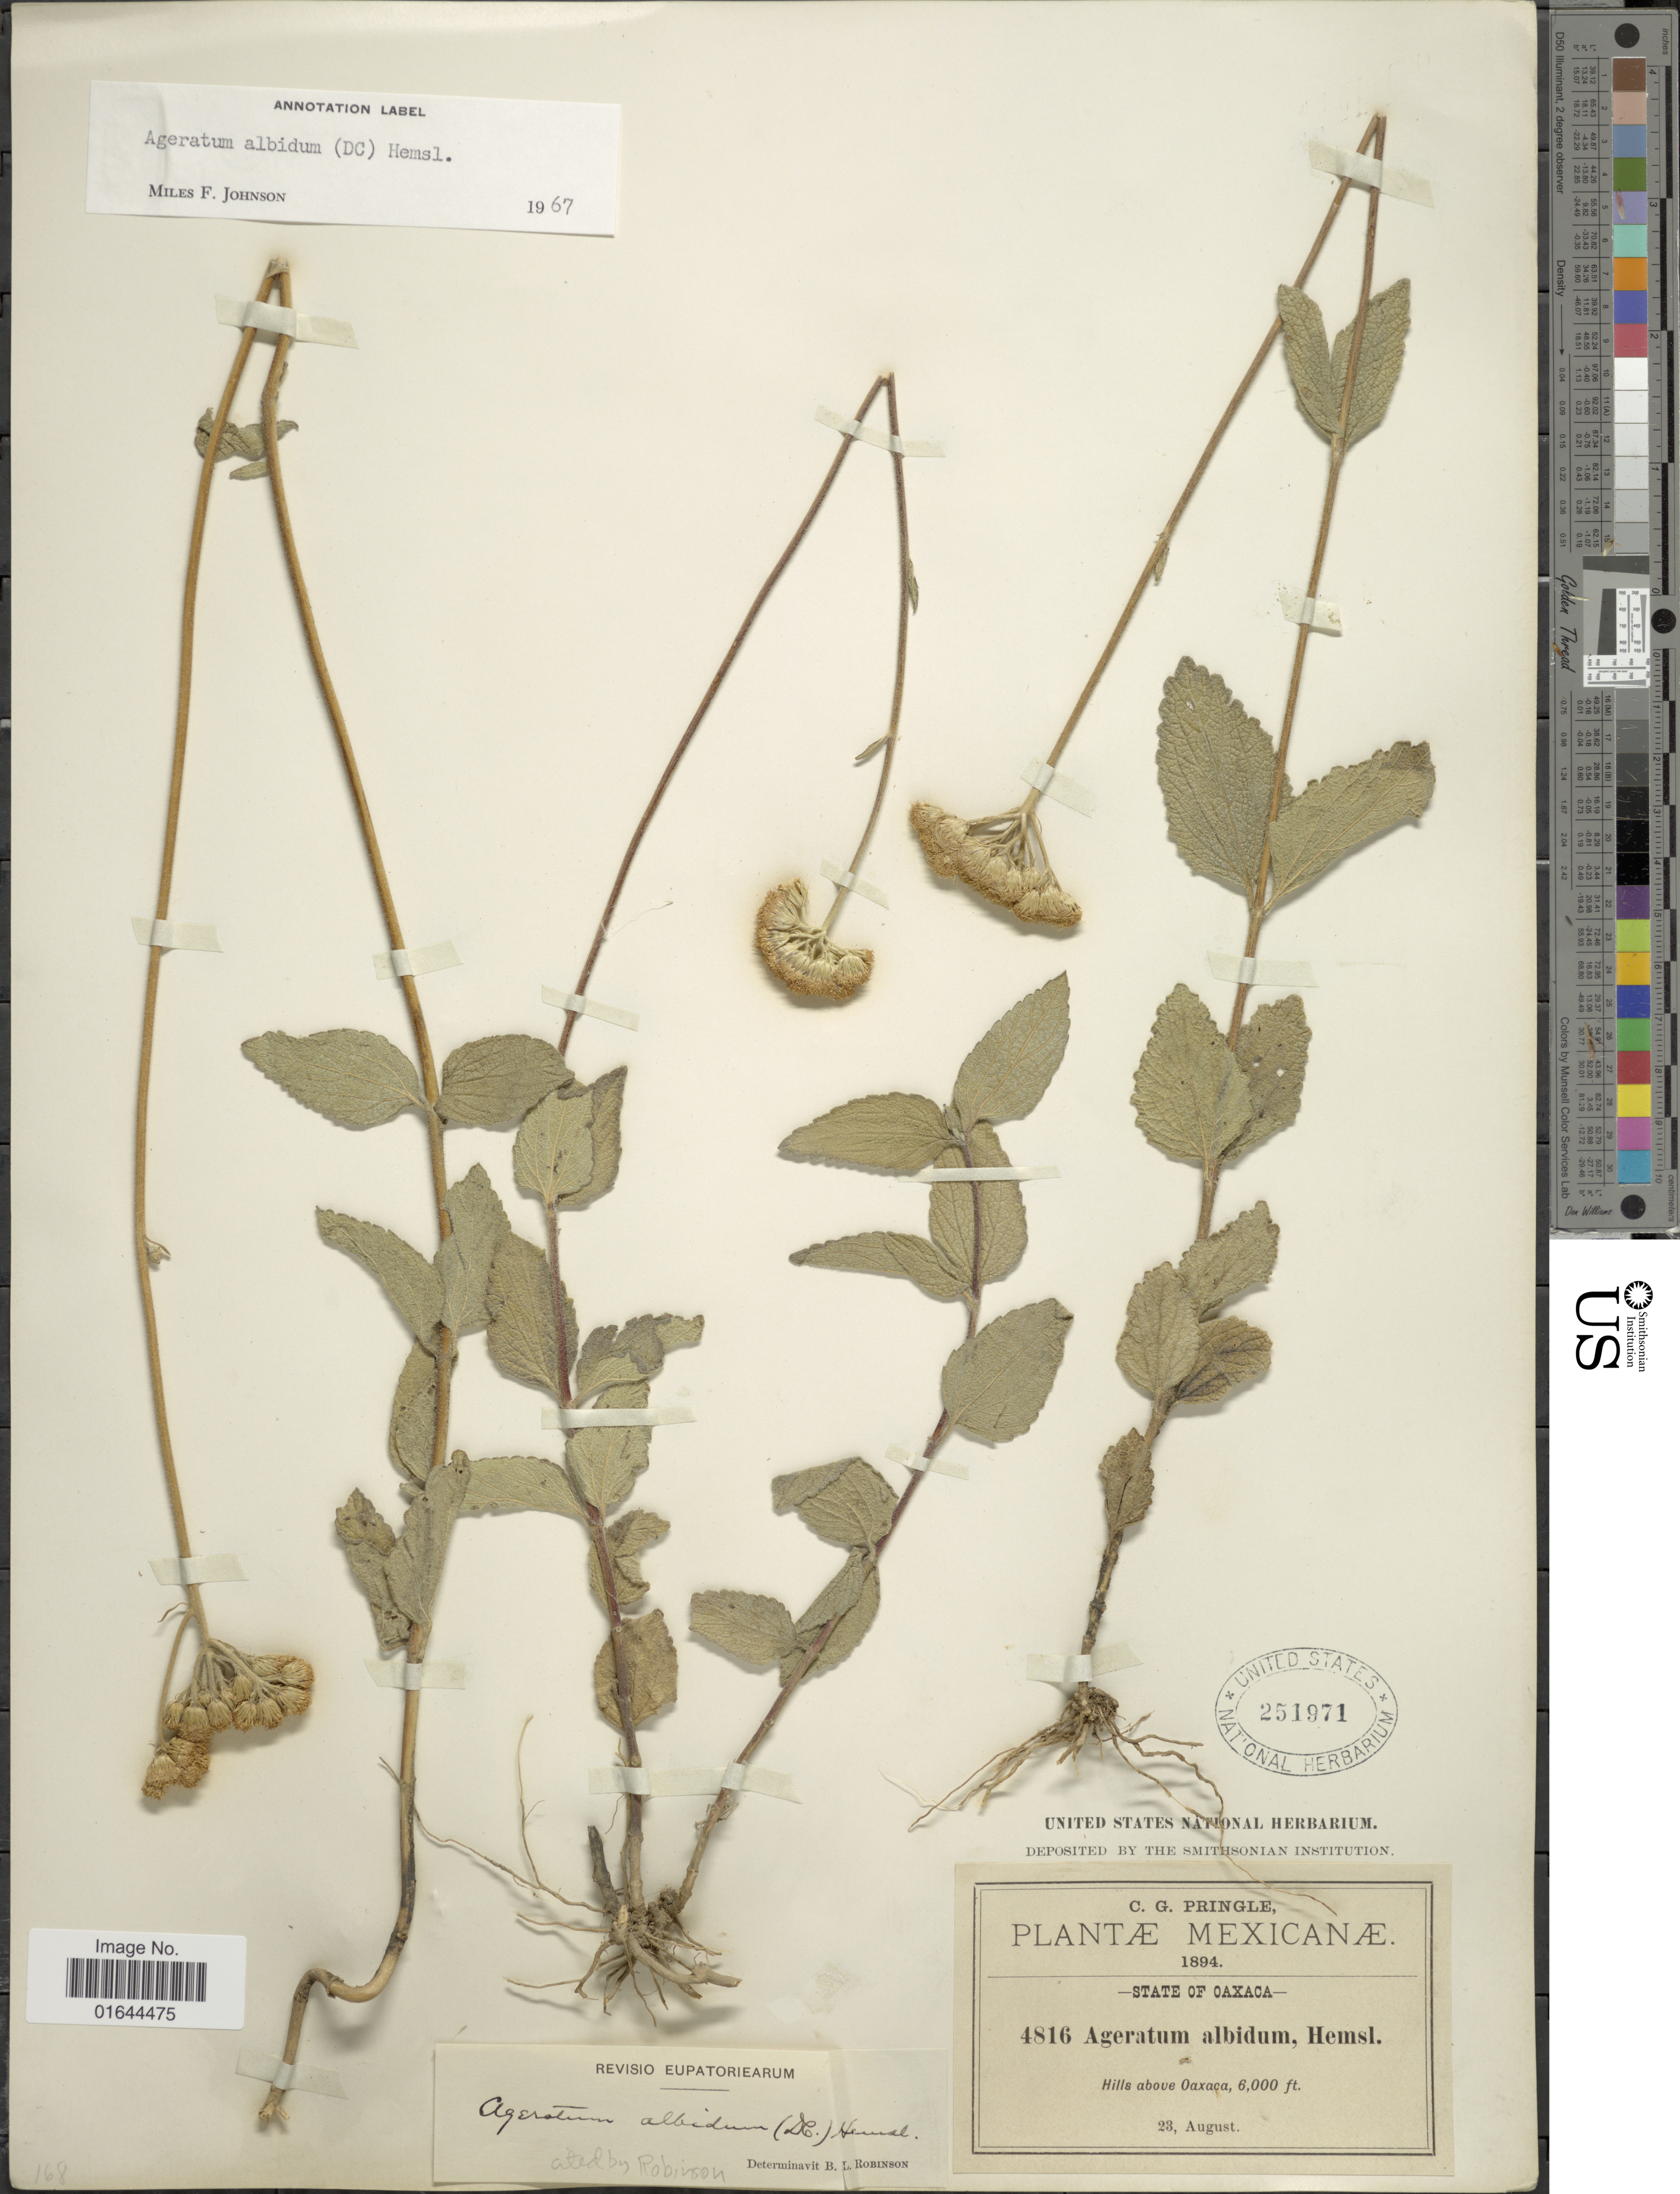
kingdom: Plantae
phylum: Tracheophyta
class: Magnoliopsida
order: Asterales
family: Asteraceae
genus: Ageratum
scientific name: Ageratum albidum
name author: (DC.) Hemsl.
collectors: C. G. Pringle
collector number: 4816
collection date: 1894-08-23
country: Mexico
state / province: Oaxaca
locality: Mexicanae. State of Oaxaca, Hills above Oaxaca.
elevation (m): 1829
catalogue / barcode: US 251971